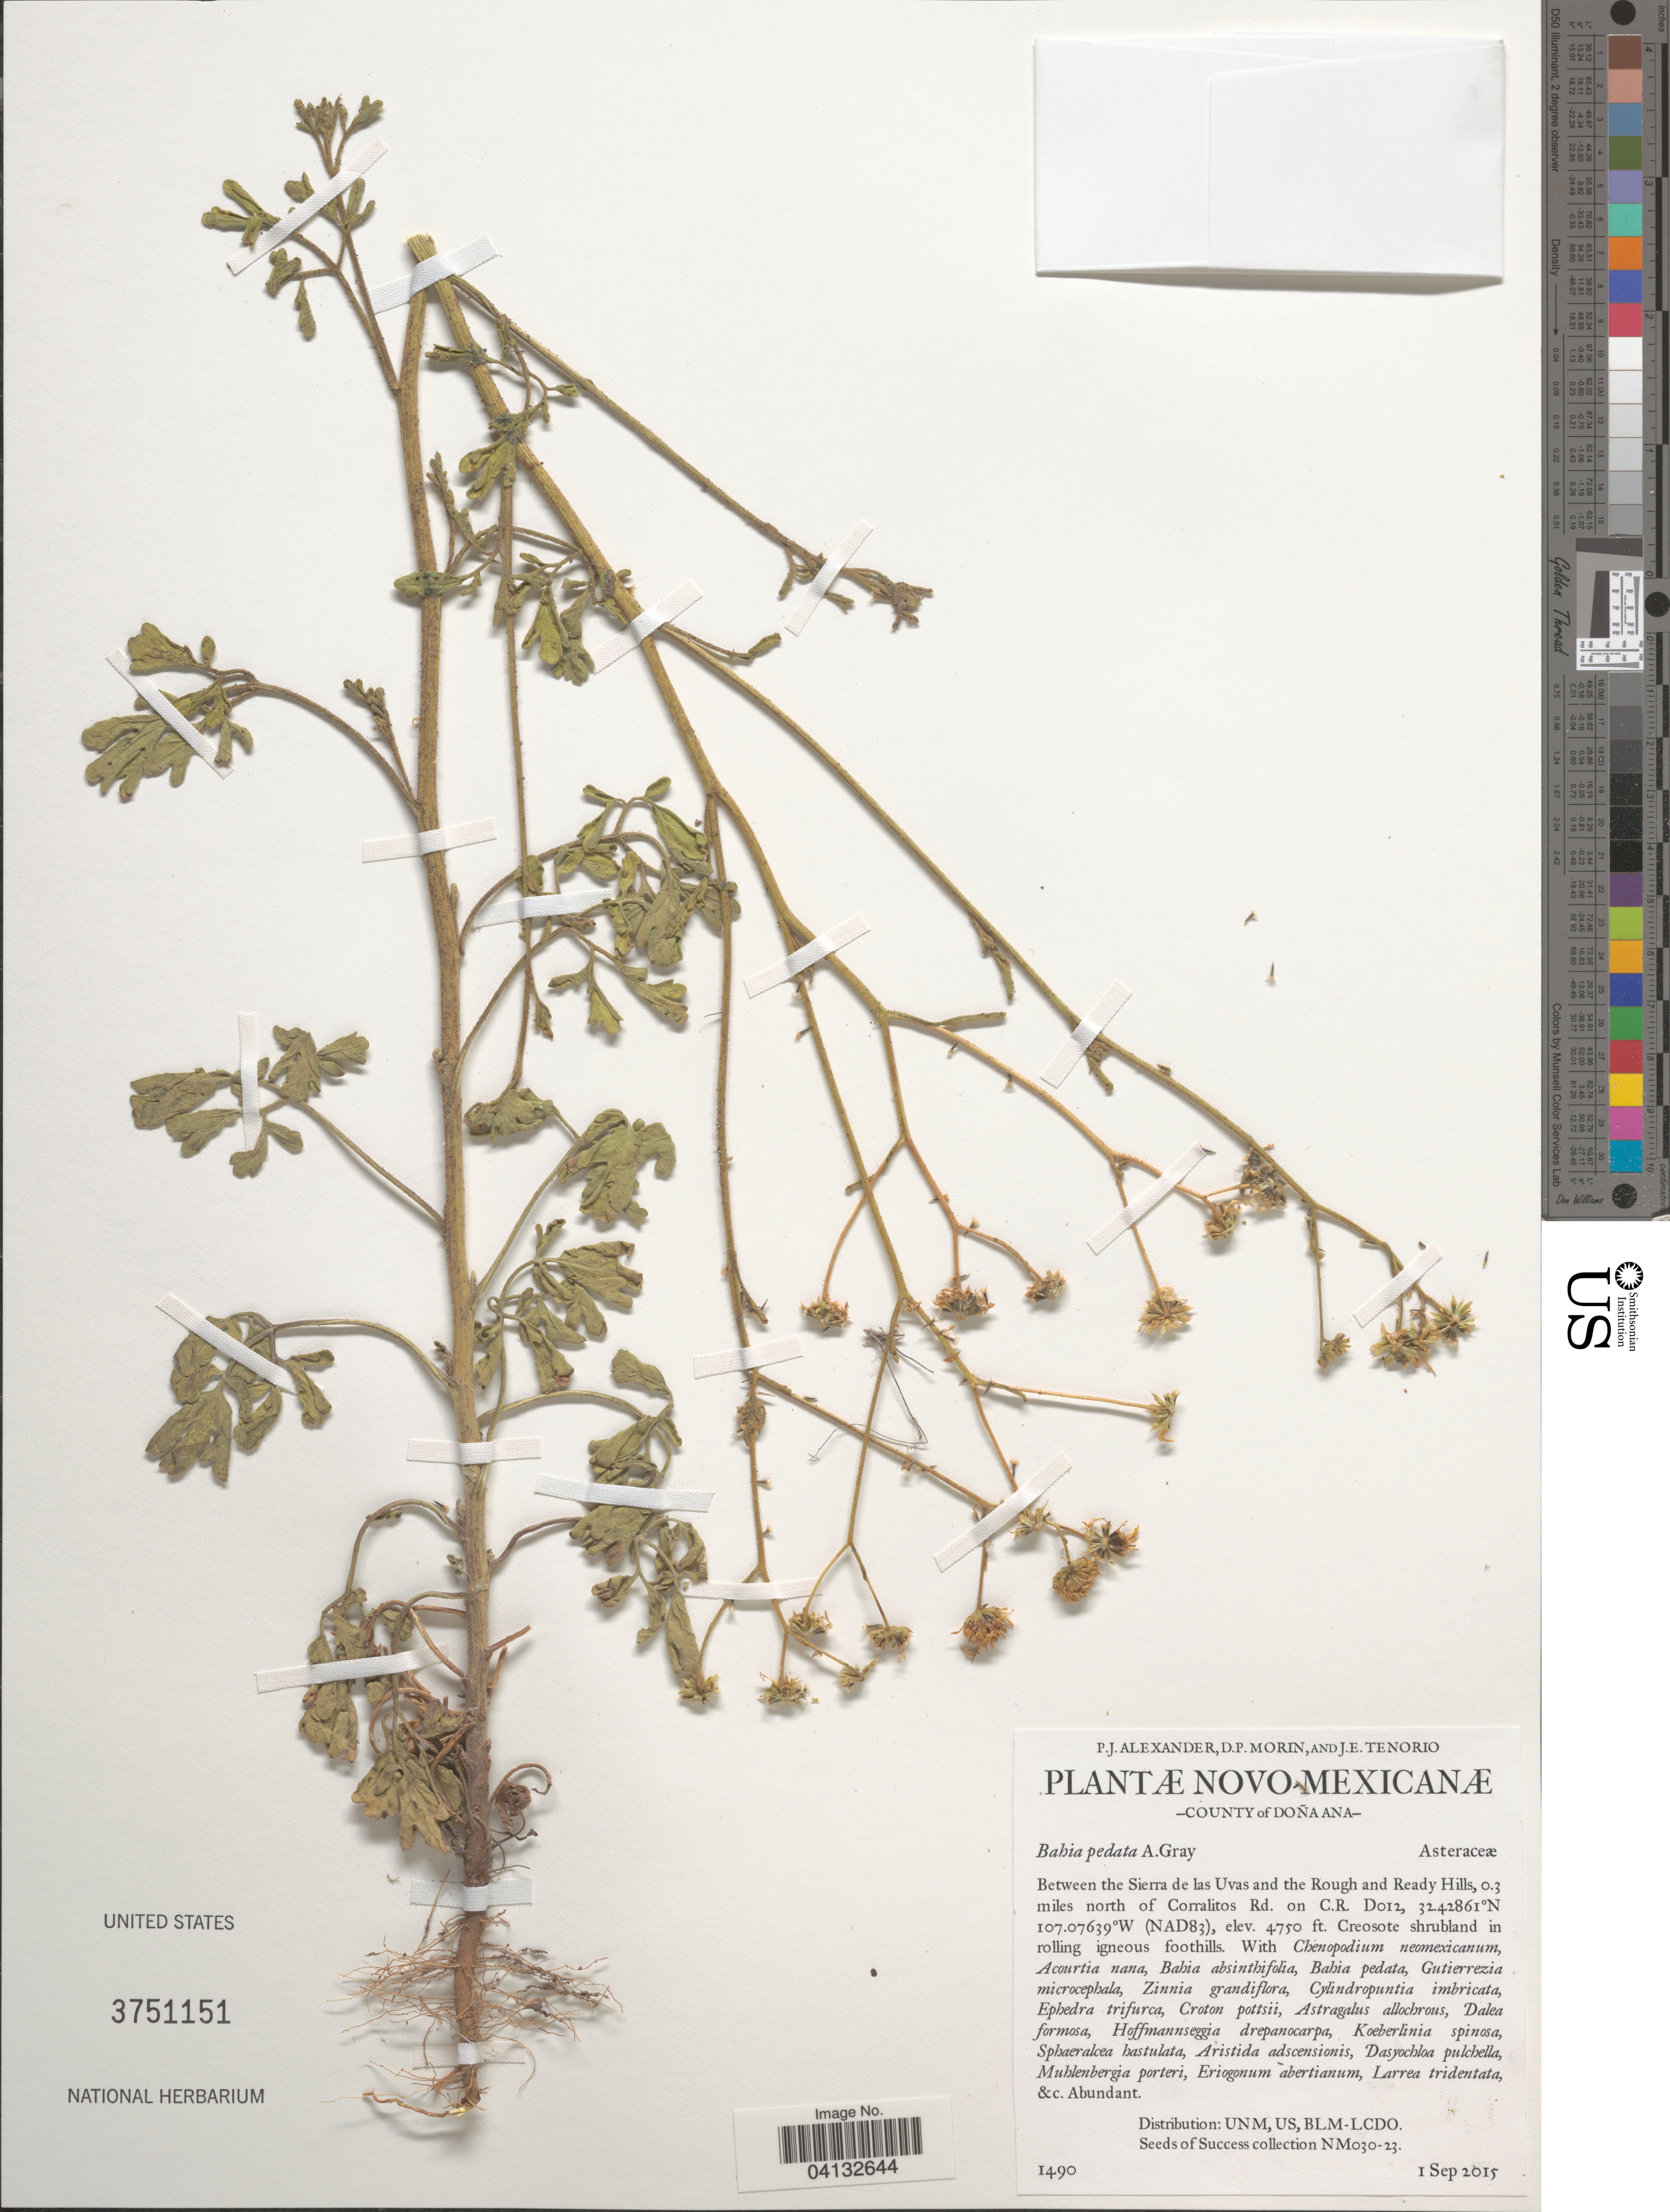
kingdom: Plantae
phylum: Tracheophyta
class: Magnoliopsida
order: Asterales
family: Asteraceae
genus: Bahia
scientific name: Bahia pedata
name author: A. Gray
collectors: P. Alexander, D. Morin & J. Tenorio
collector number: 1490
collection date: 2015-09-01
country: United States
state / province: New Mexico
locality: County of Doña Ana. Between the Sierra de las Uvas and the Rough and Ready Hills, 0.3 miles north of Corralitos Rd. on C.R. D012.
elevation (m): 1448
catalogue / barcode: US 3751151